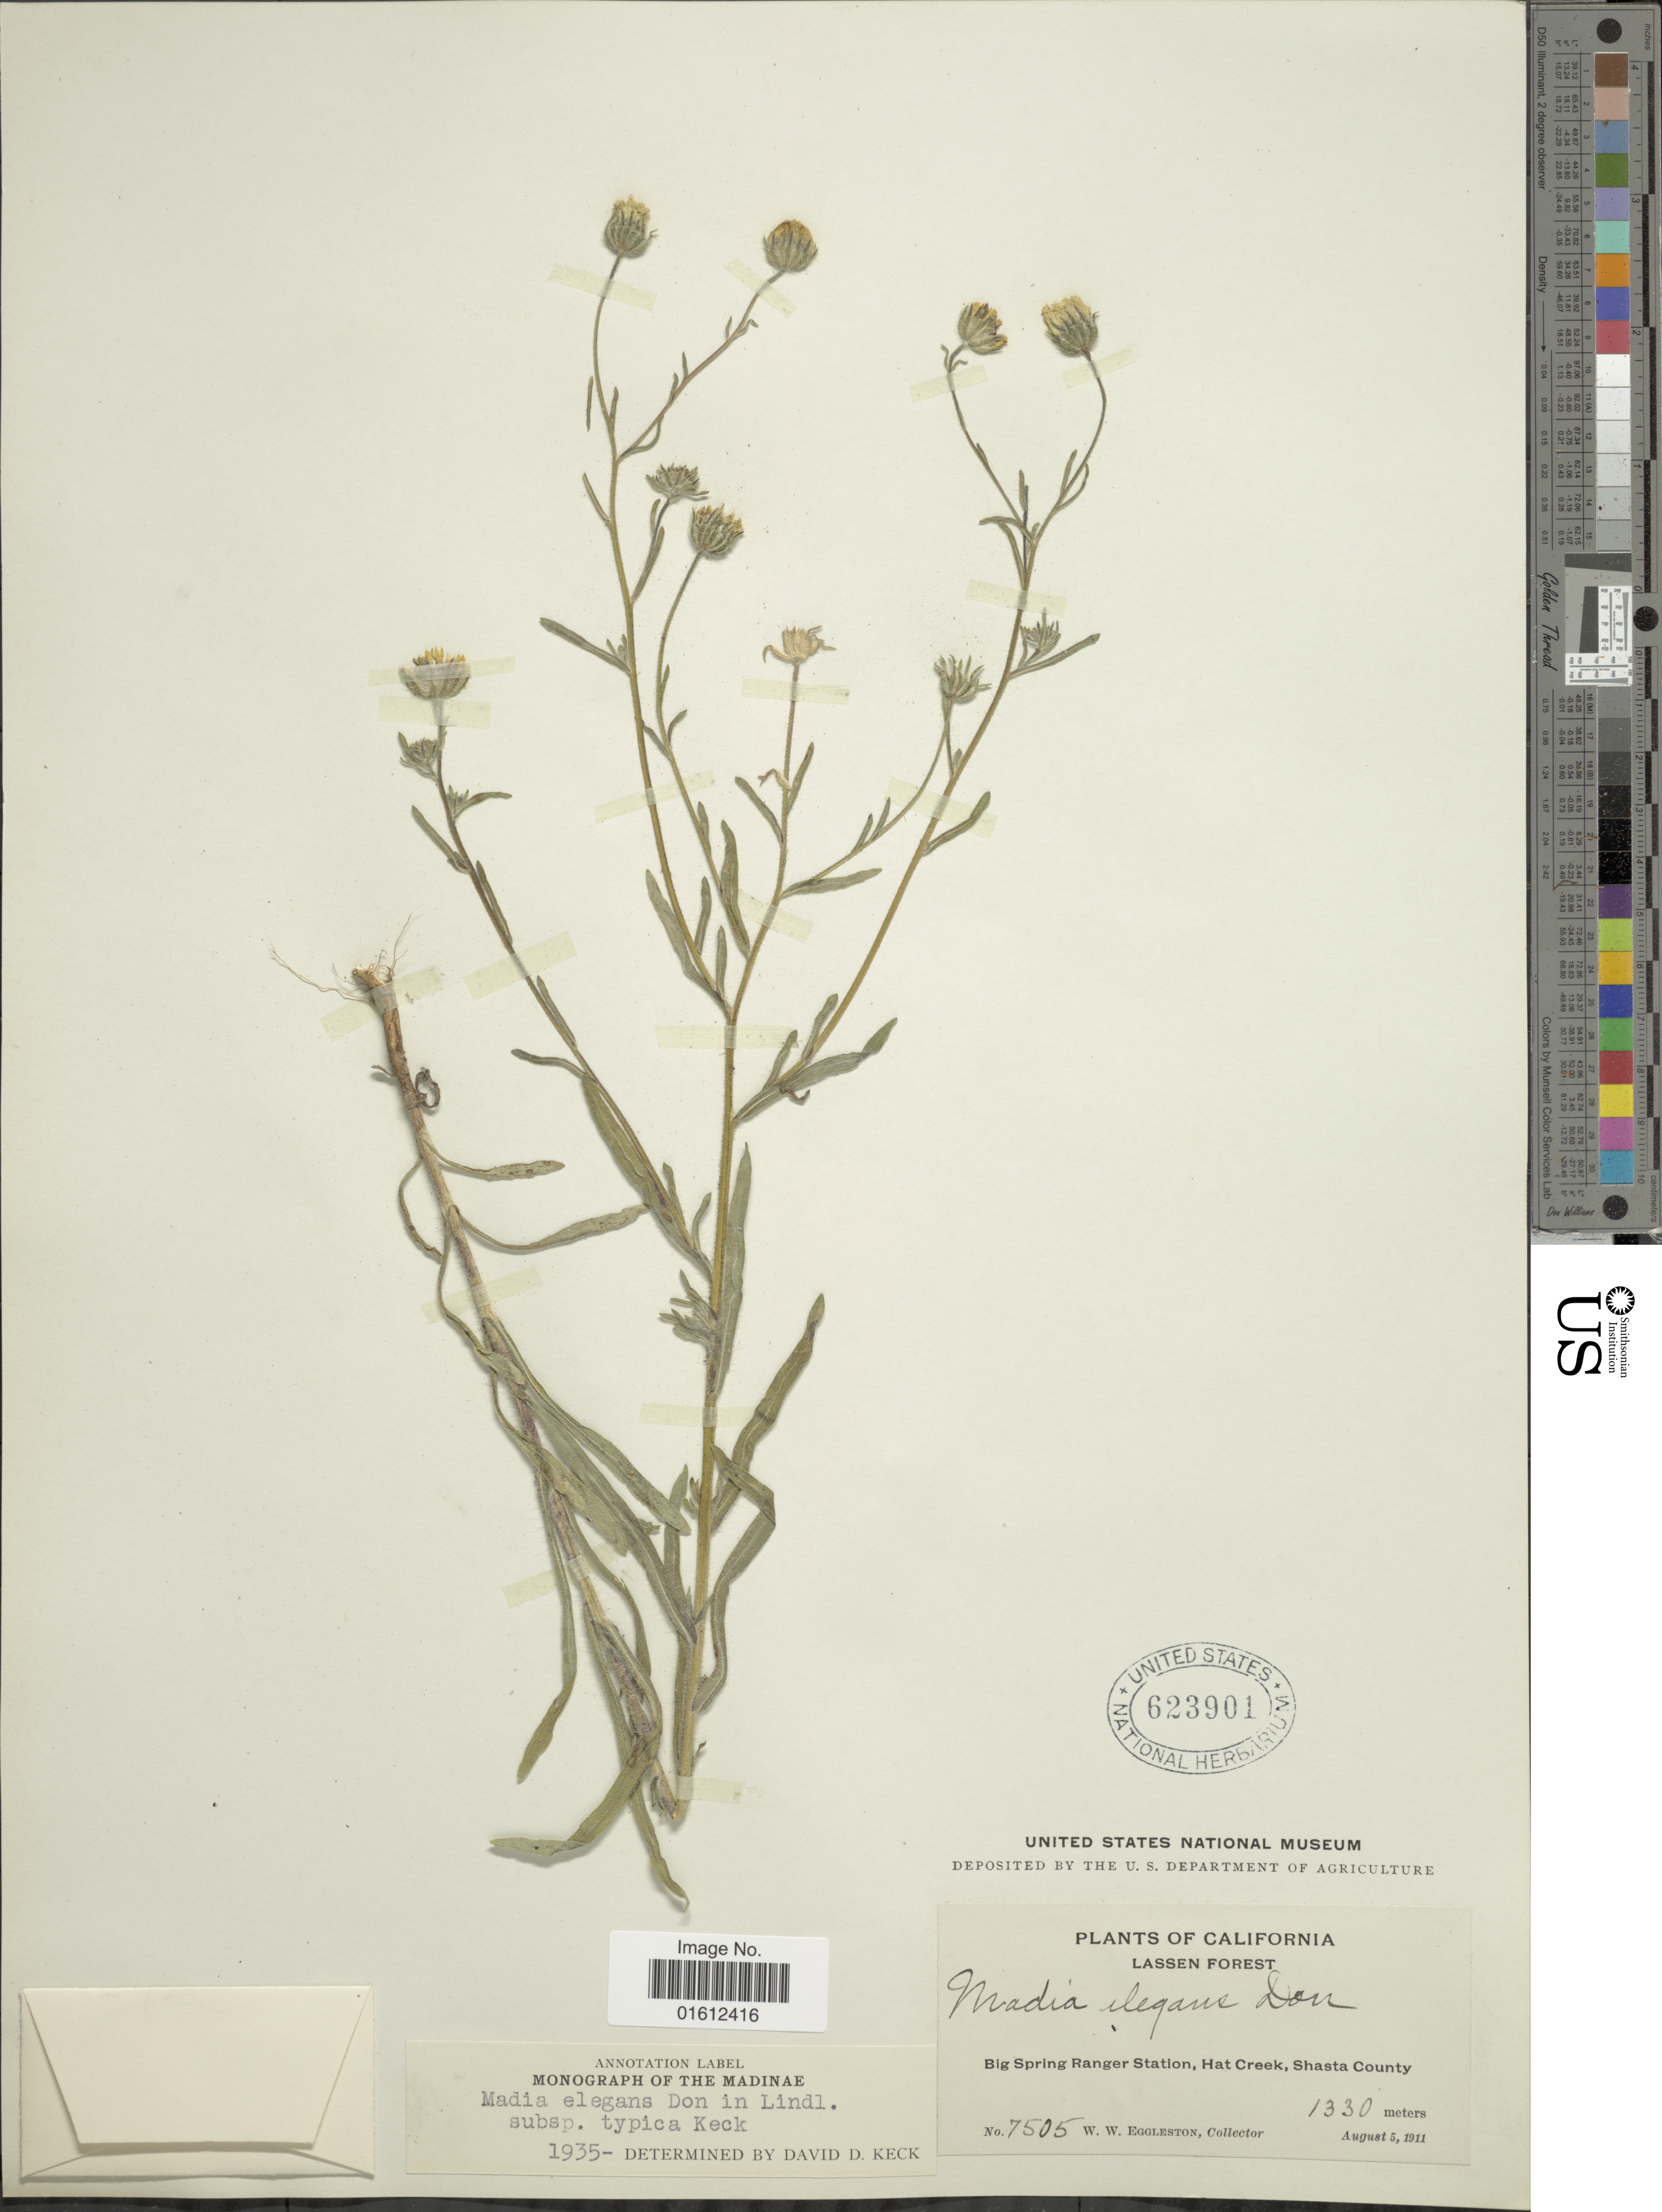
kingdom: Plantae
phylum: Tracheophyta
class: Magnoliopsida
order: Asterales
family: Asteraceae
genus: Madia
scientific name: Madia elegans subsp. elegans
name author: D. Don ex Lindl.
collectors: W. W. Eggleston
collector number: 7505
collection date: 1911-08-05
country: United States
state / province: California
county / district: Shasta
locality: Lassen Forest. Big Spring Ranger Station, Hat Creek, Shasta County.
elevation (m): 1330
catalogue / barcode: US 623901